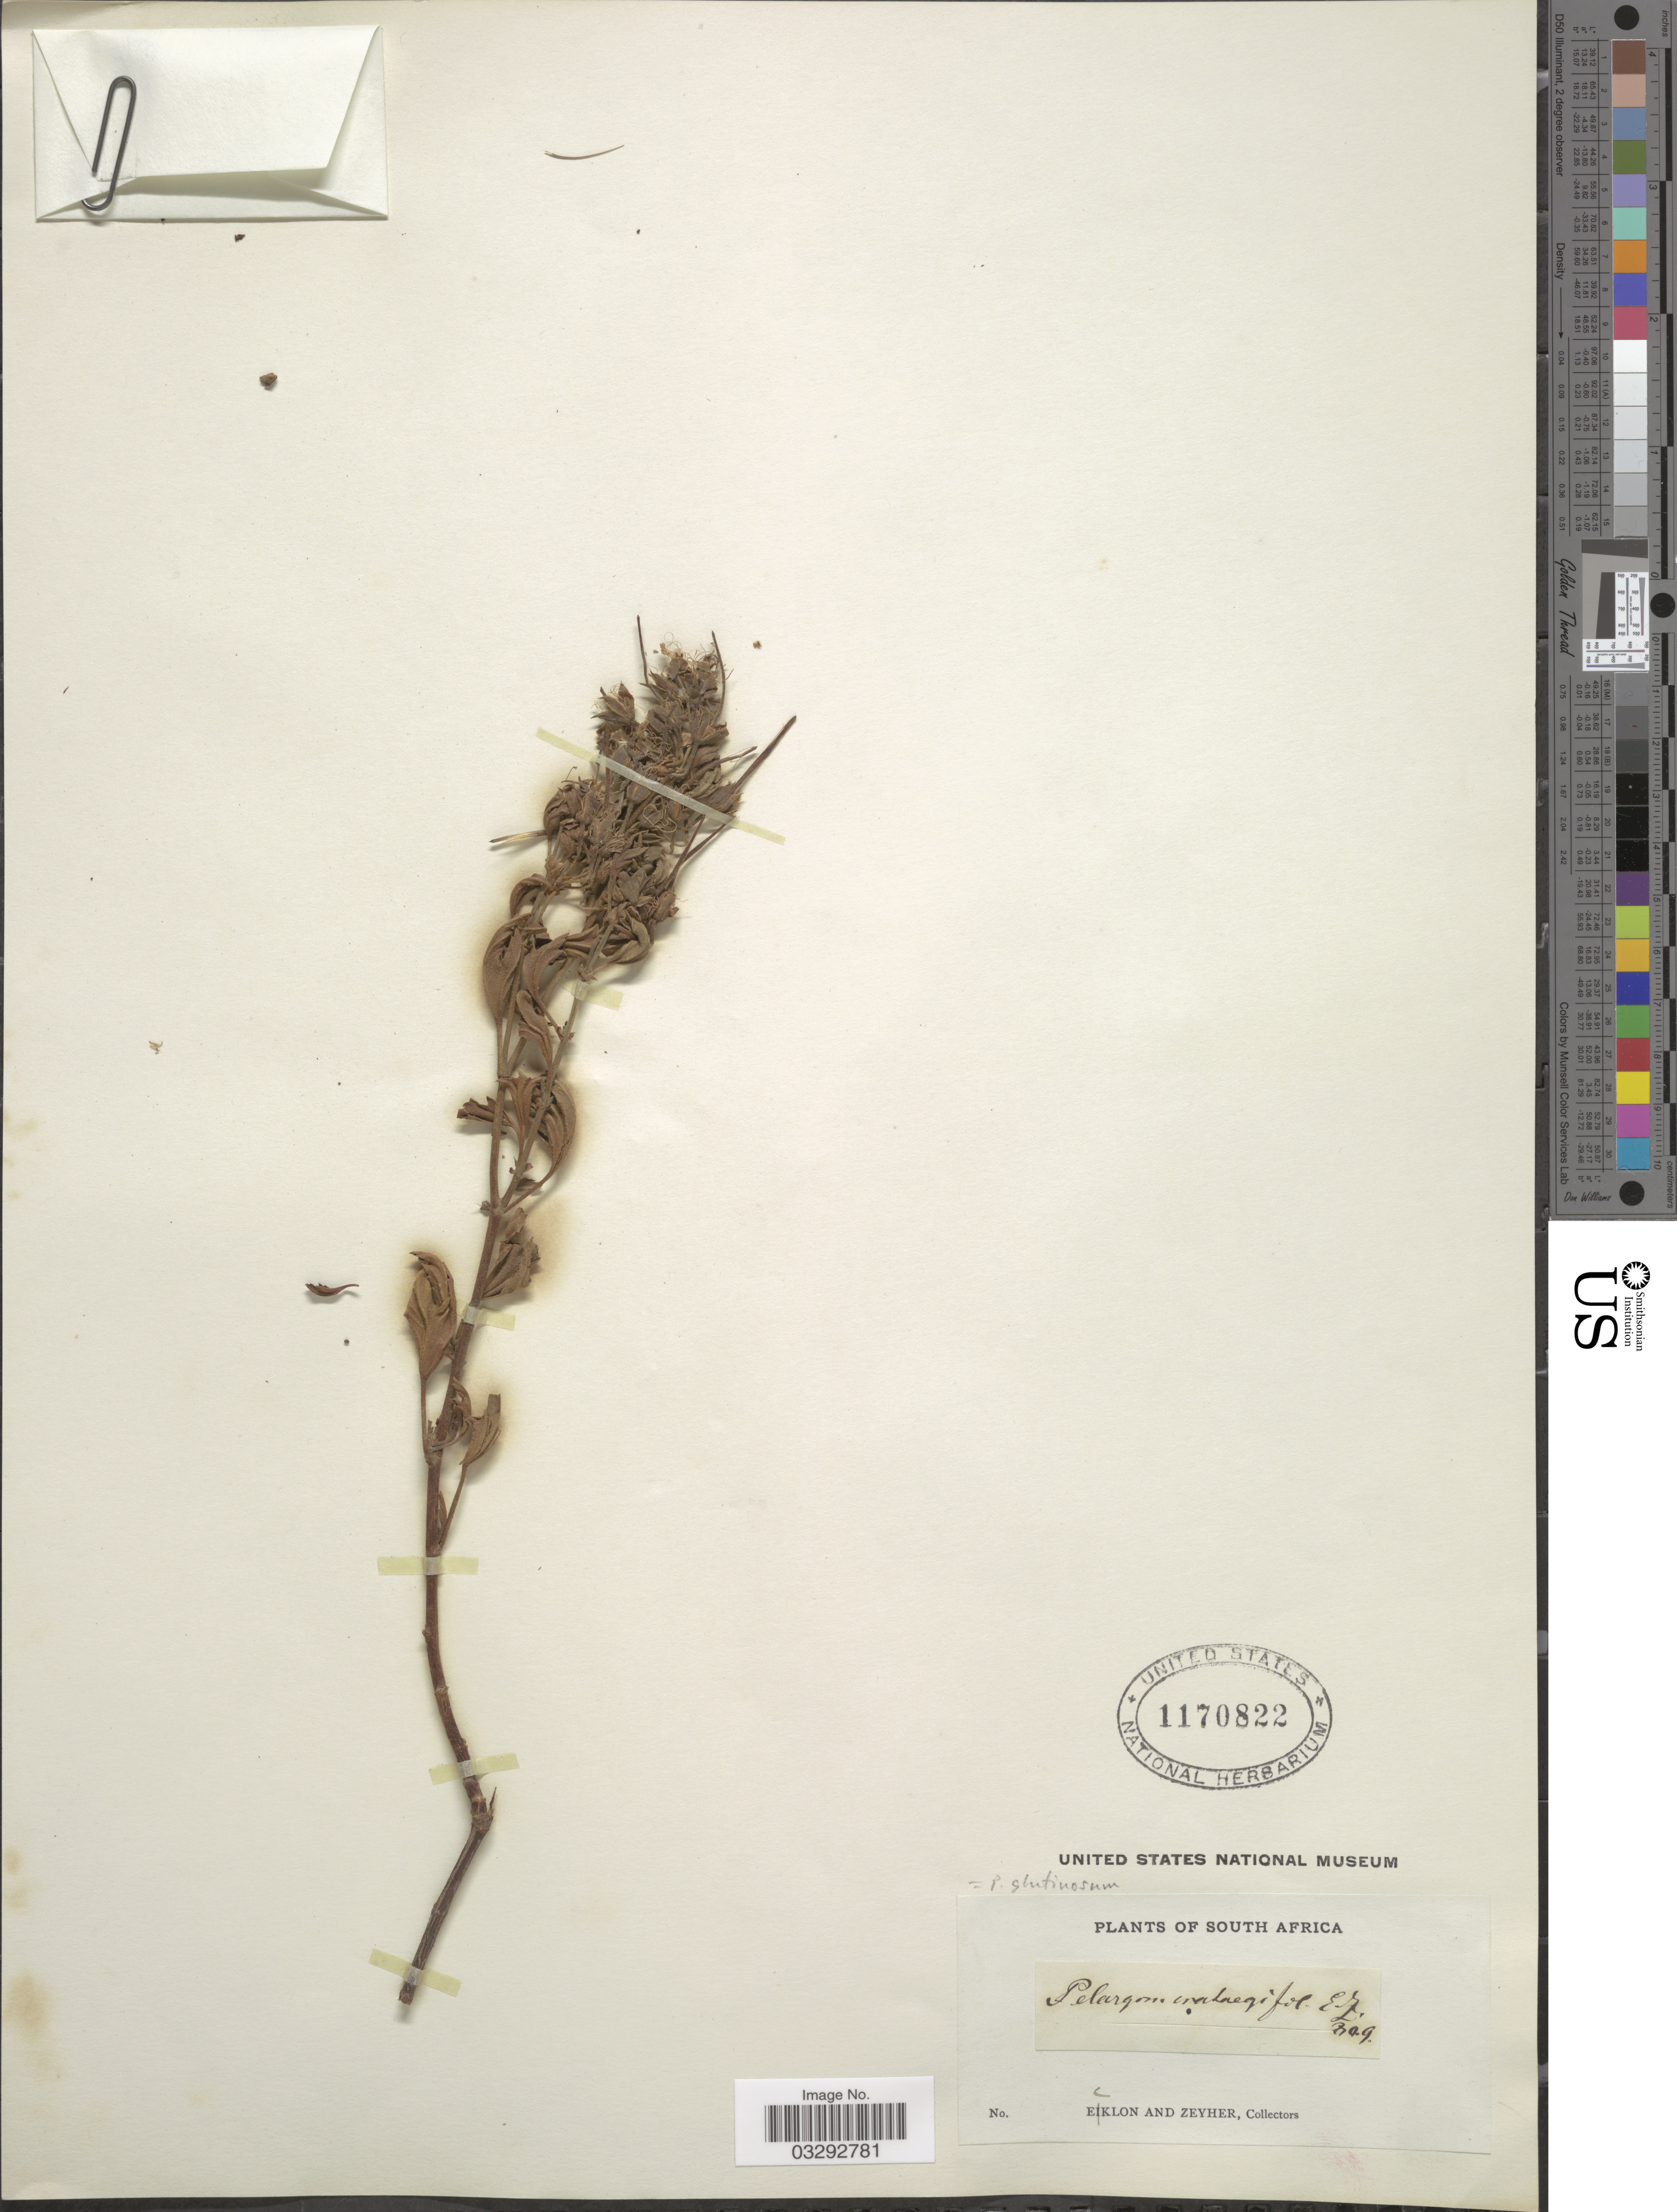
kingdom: Plantae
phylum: Tracheophyta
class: Magnoliopsida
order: Geraniales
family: Geraniaceae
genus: Pelargonium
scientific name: Pelargonium glutinosum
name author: (Jacq.) L'Hér.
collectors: -. Ecklon & -. Zeyher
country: South Africa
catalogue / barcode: US 1170822